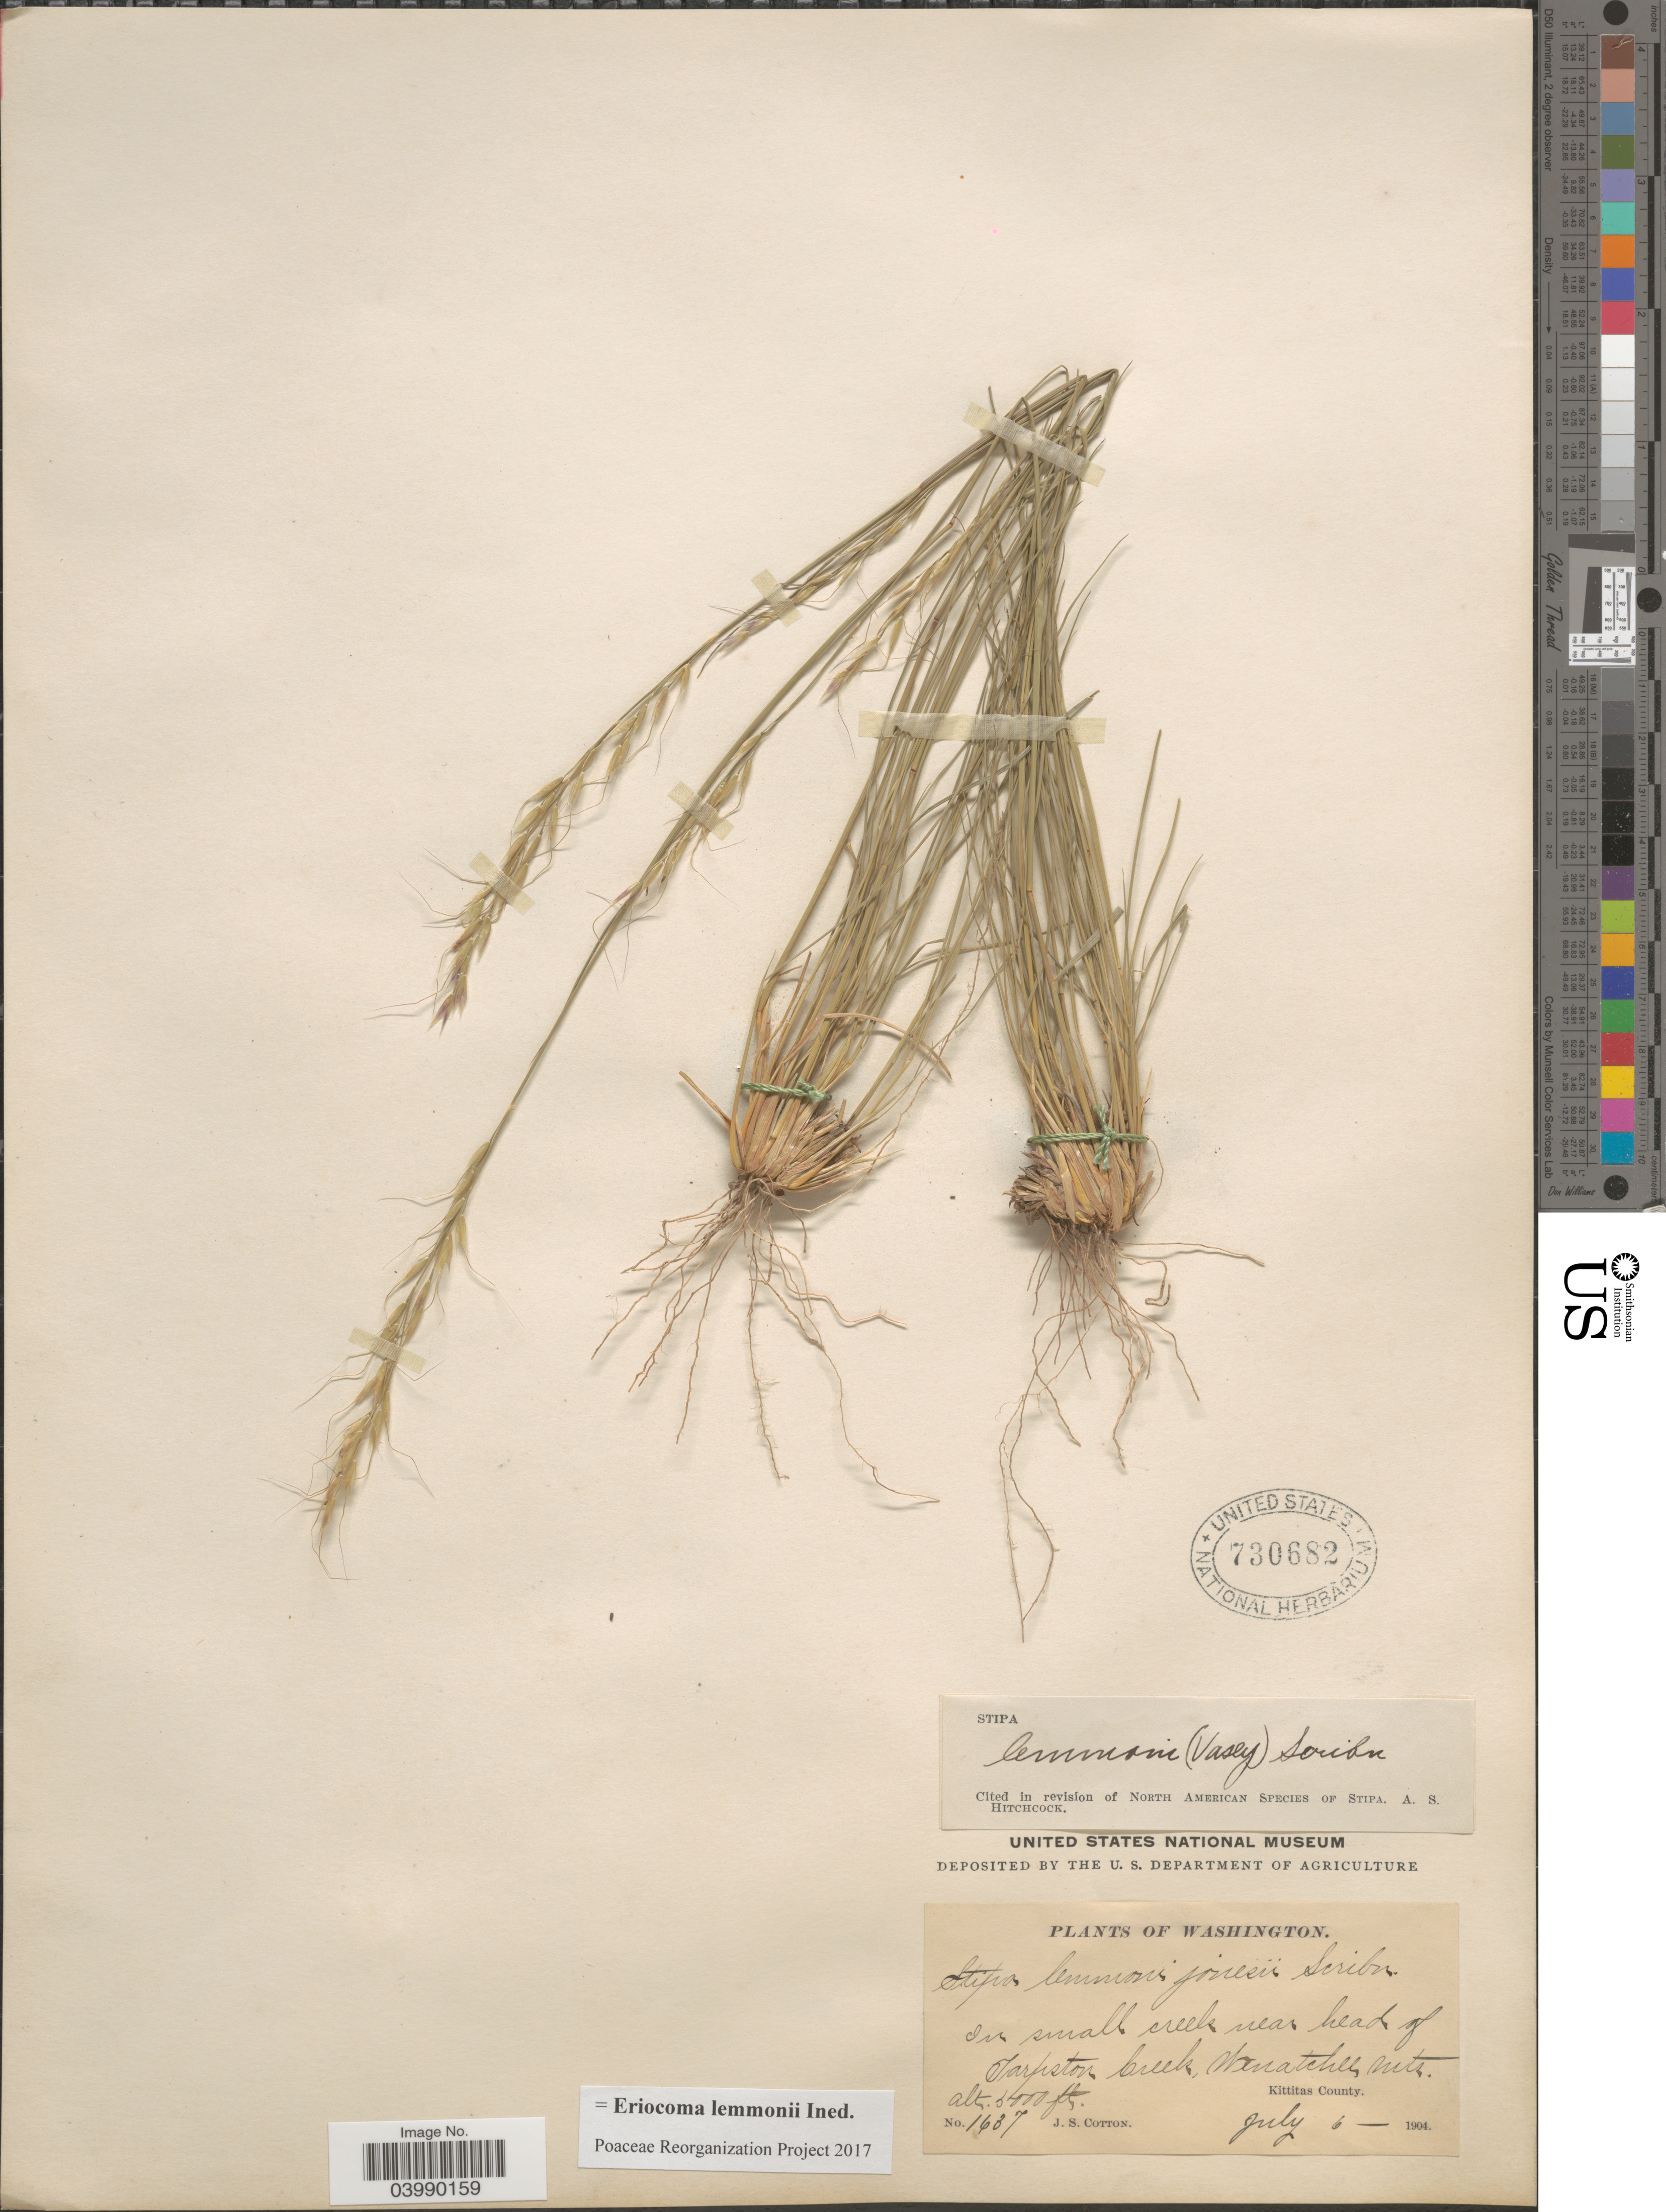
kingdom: Plantae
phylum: Tracheophyta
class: Liliopsida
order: Poales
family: Poaceae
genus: Eriocoma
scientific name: Eriocoma lemmonii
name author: (Vasey) Romasch.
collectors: J. S. Cotton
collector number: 1637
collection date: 1904-07-06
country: United States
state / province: Washington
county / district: Kittitas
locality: Near head of Tarpston Creek, Wenatchee Mts. Kittitas County.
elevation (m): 1524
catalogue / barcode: US 730682